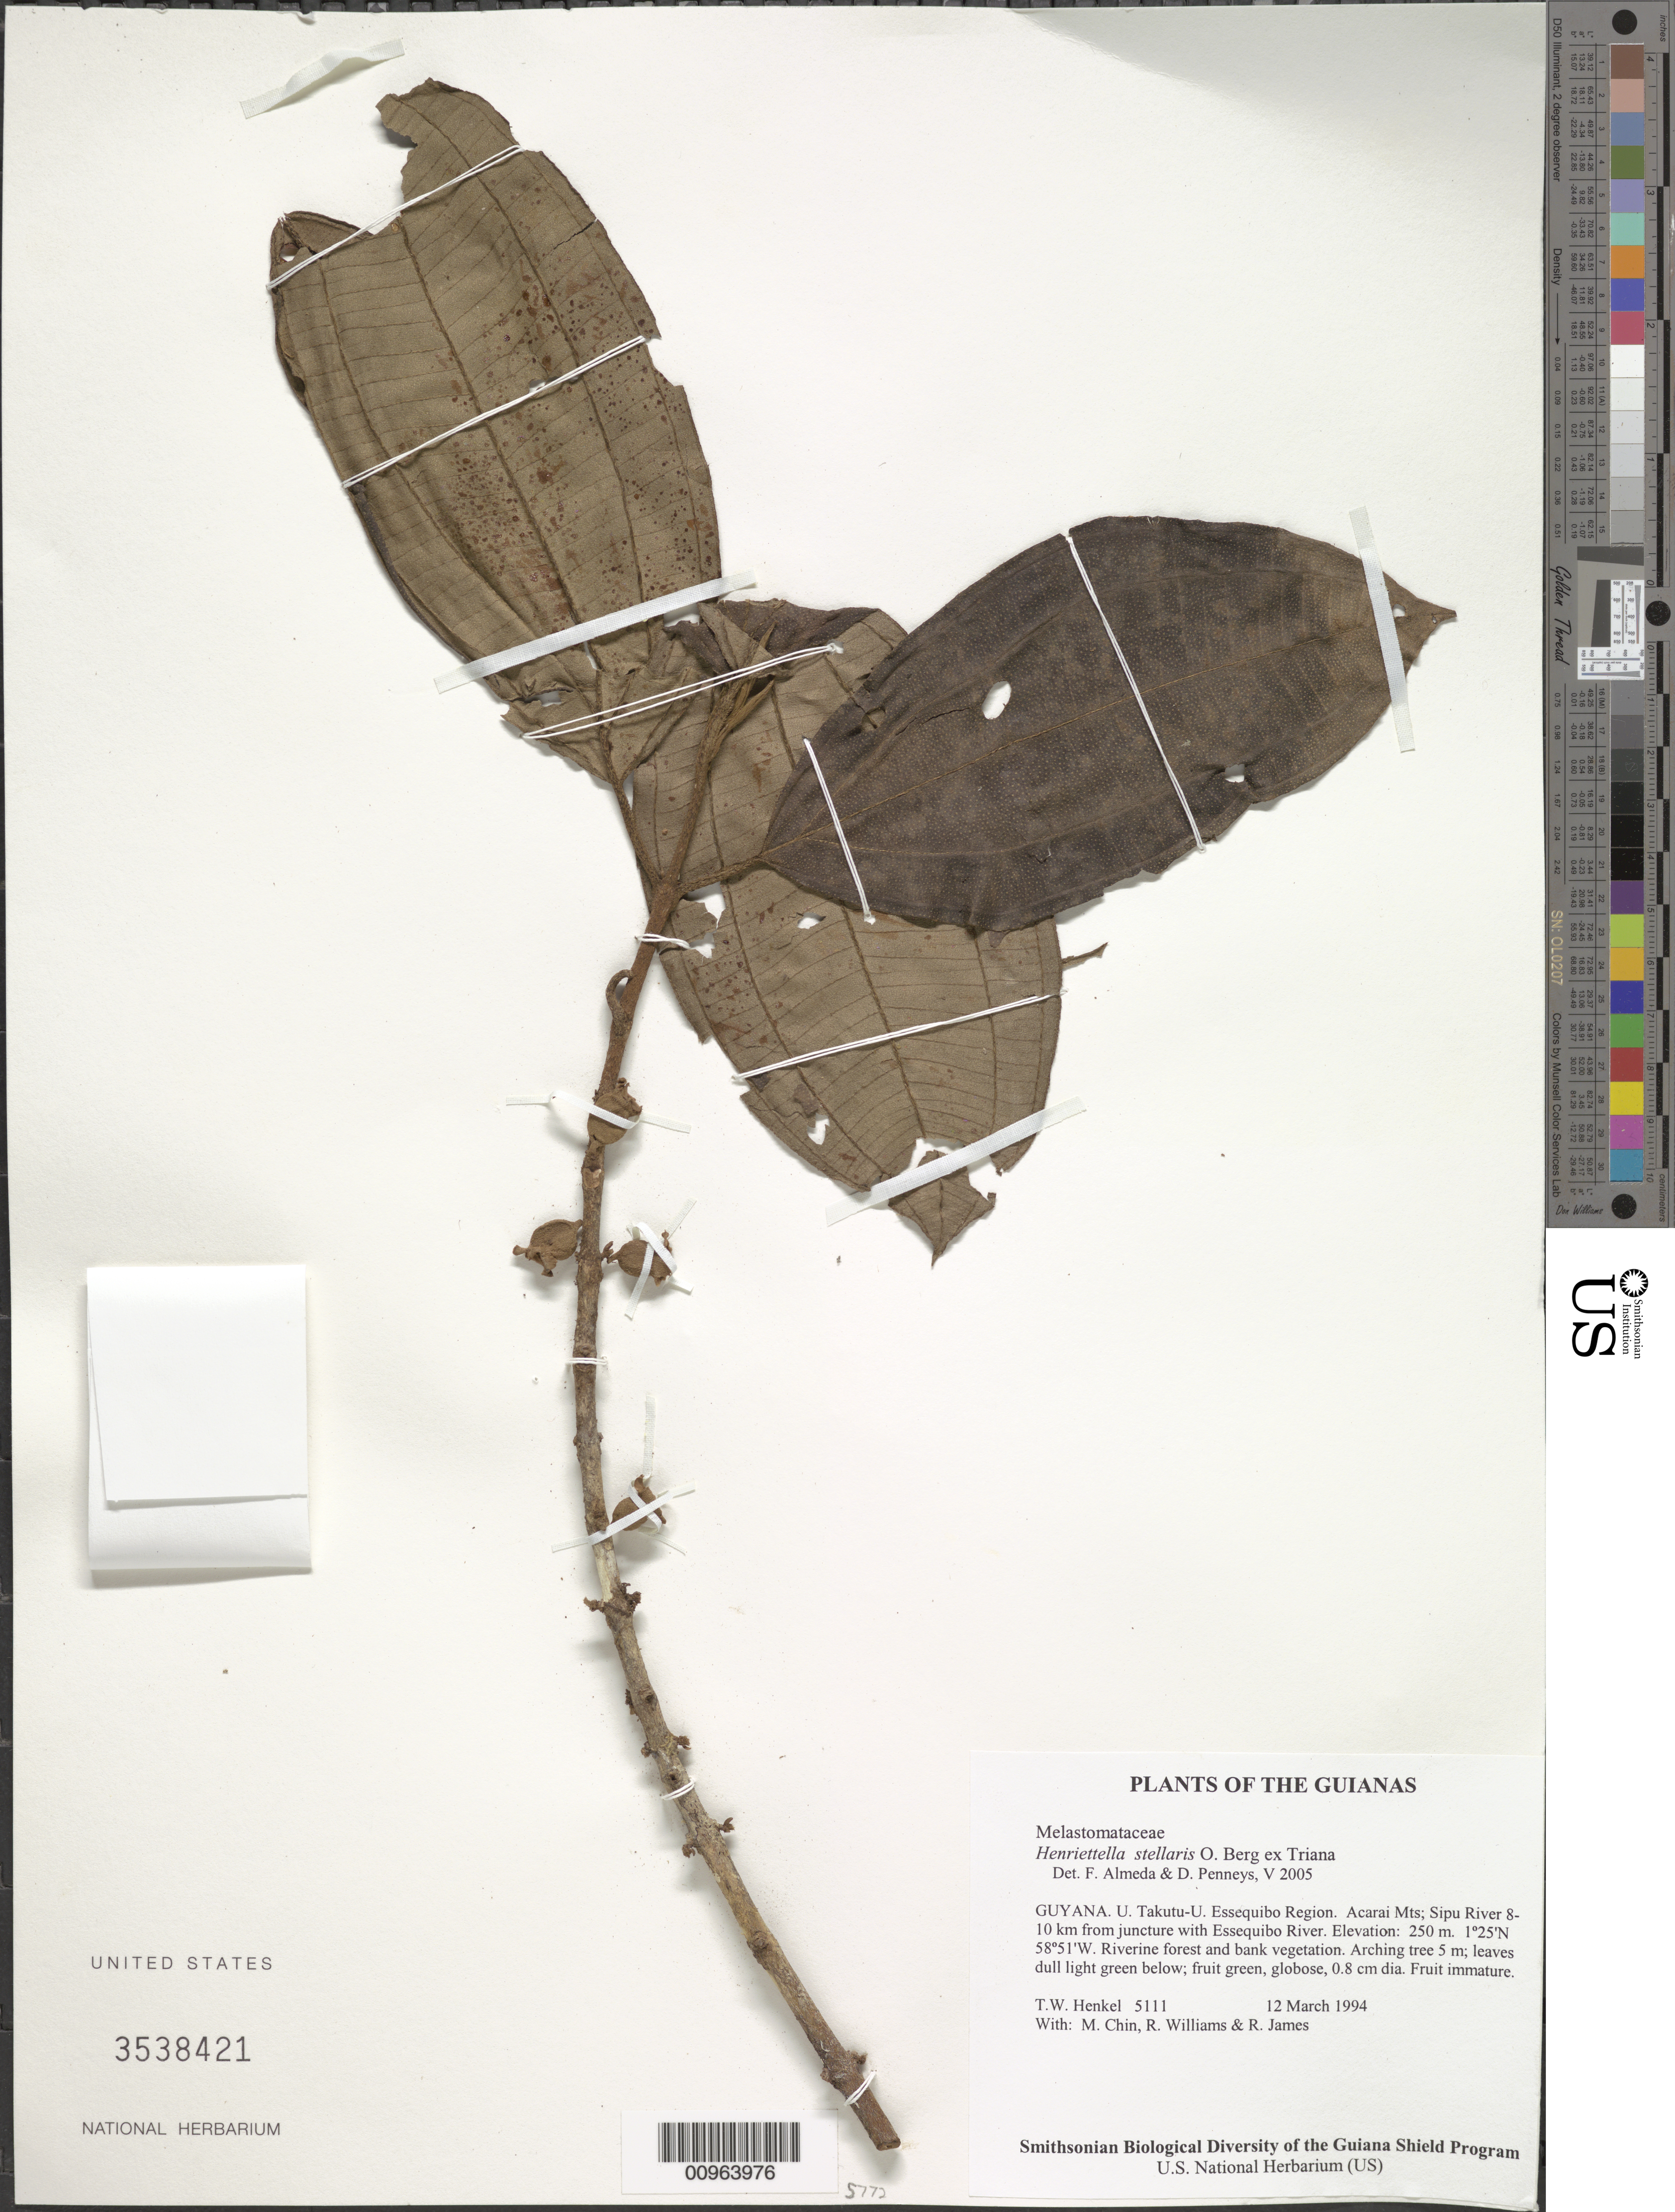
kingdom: Plantae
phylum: Tracheophyta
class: Magnoliopsida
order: Myrtales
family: Melastomataceae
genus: Henriettea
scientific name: Henriettea stellaris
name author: O. Berg ex Triana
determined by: Almeda, F.; Penneys, D. S.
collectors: T. Henkel, M. Chin, R. Williams & R. James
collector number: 5111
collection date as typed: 12 March 1994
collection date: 1994-03-12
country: Guyana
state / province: U. Takutu-U. Essequibo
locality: Acarai Mts; Sipu River 8-10 km from juncture with Essequibo River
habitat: Riverine forest and bank vegetation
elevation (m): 250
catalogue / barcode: US 3538421